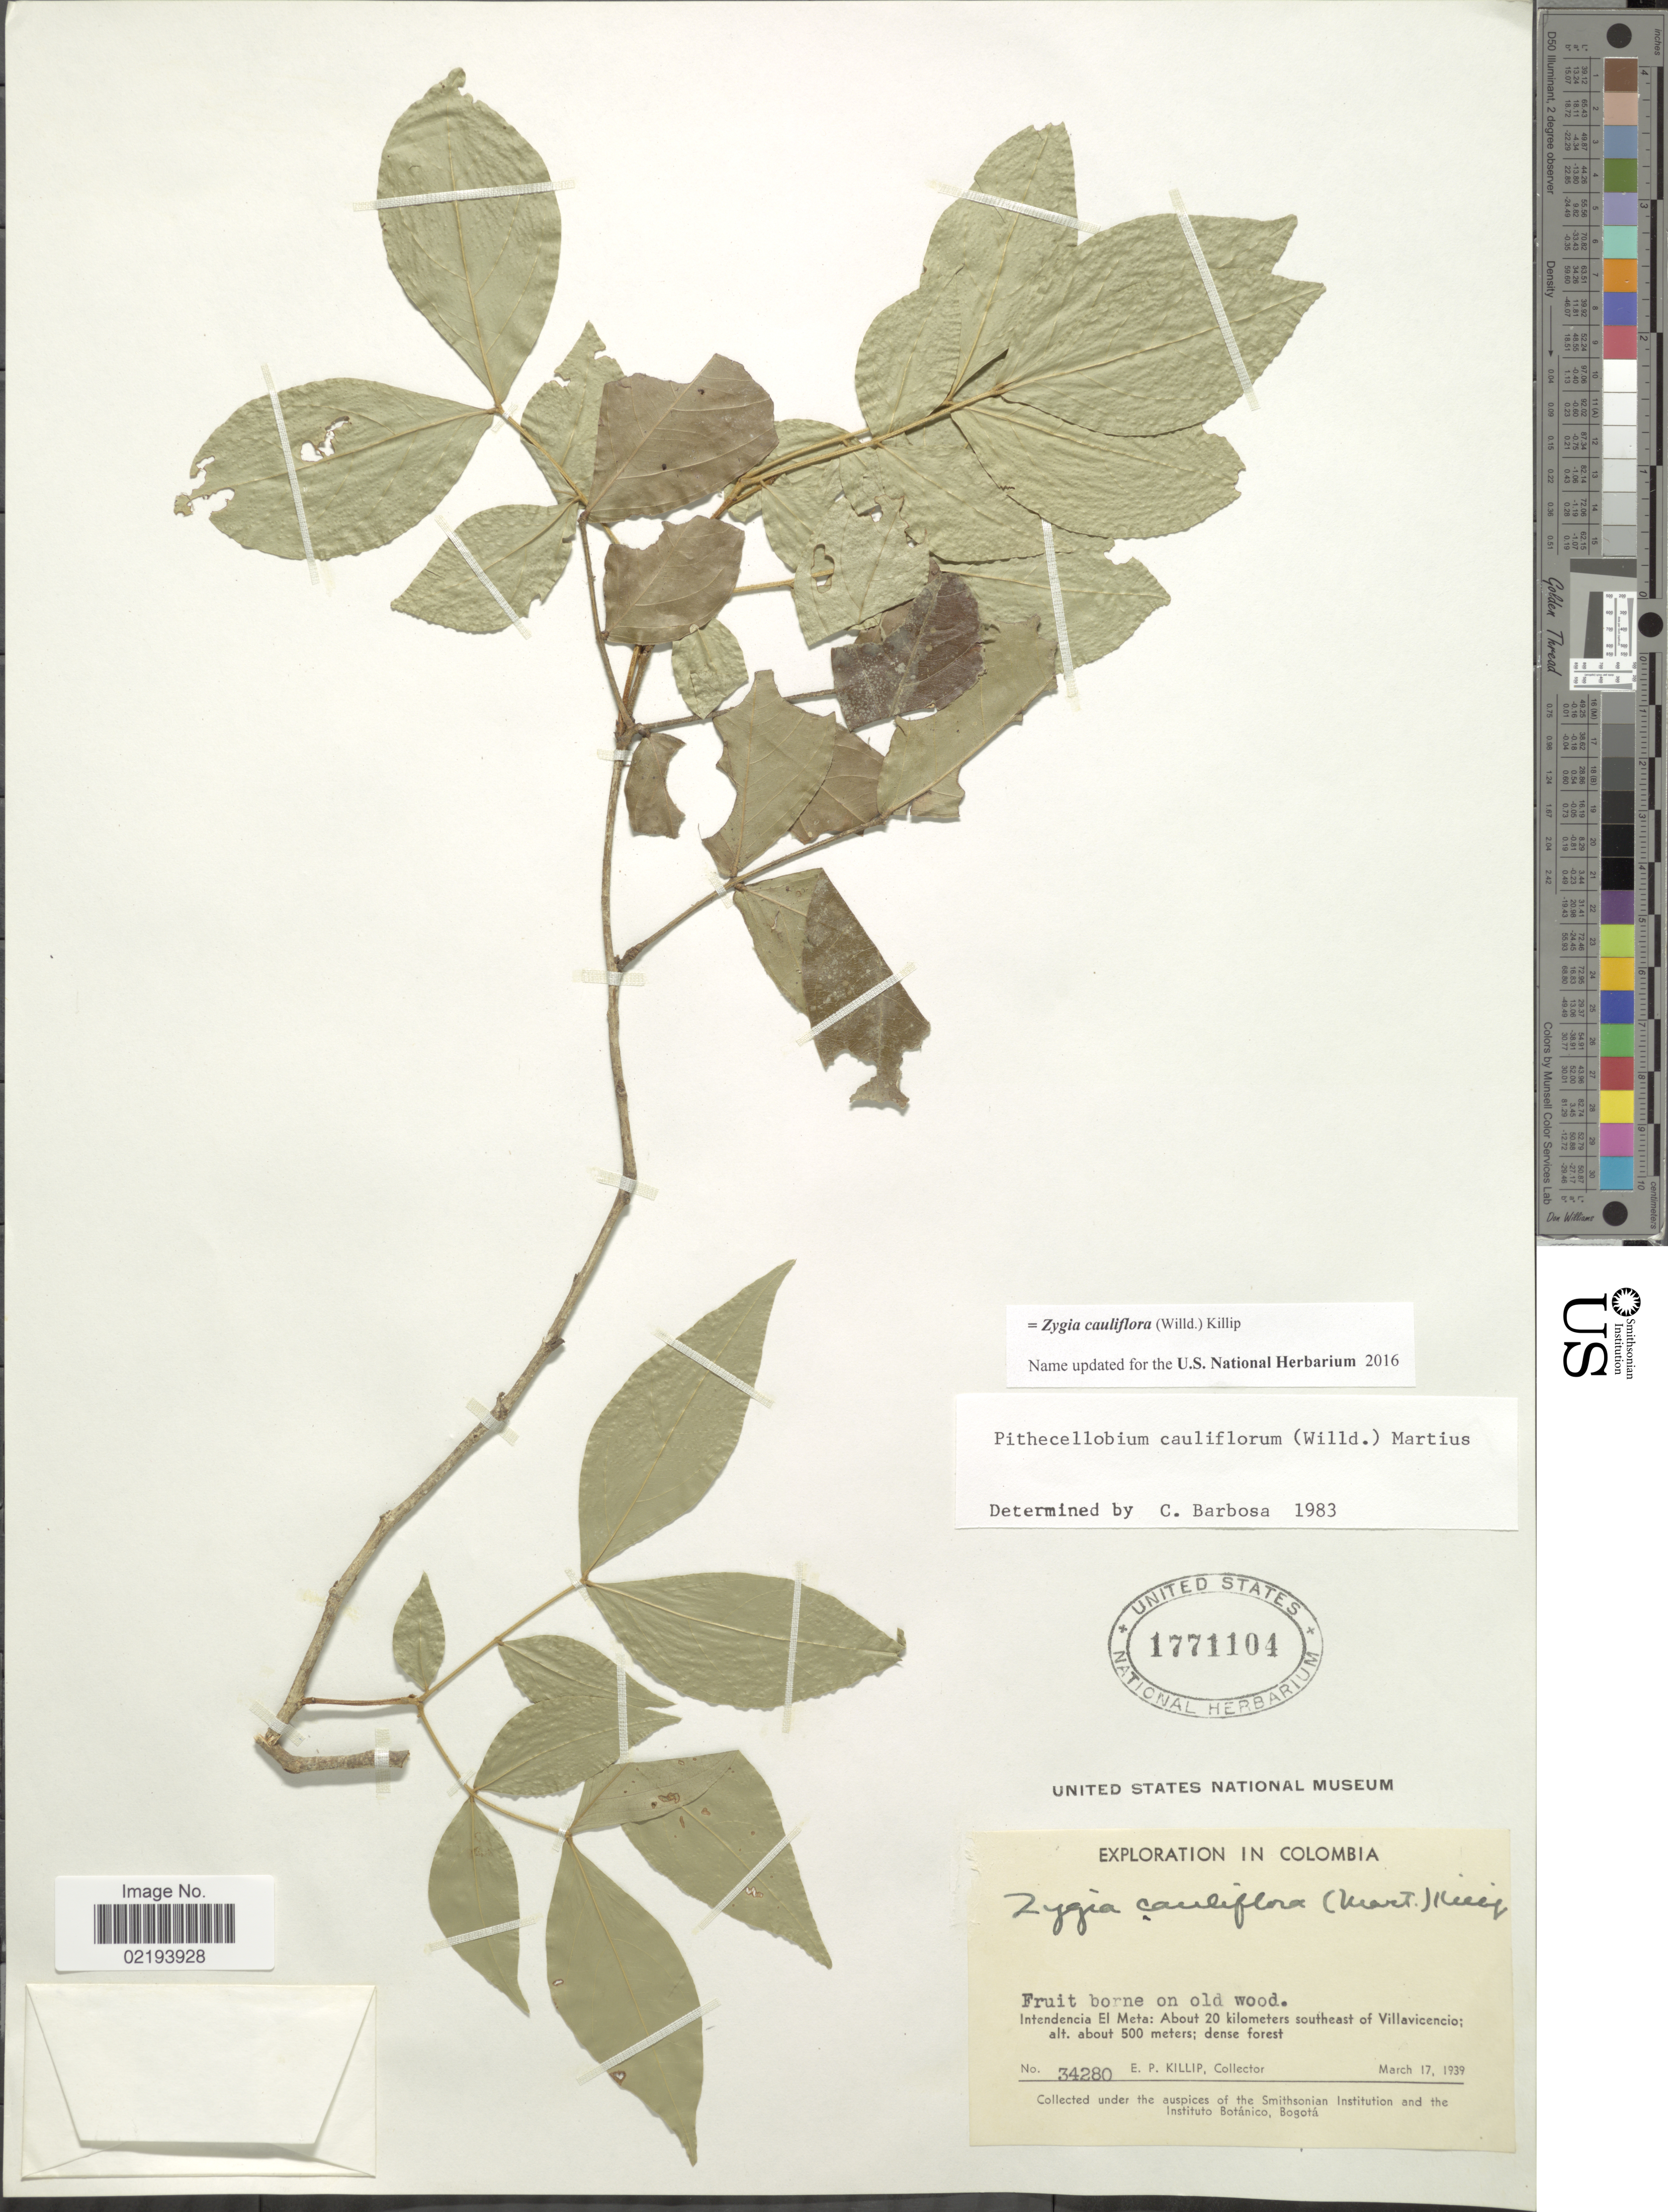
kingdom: Plantae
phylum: Tracheophyta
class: Magnoliopsida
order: Fabales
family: Fabaceae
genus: Zygia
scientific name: Zygia cauliflora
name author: (Willd.) Killip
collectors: E. P. Killip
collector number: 34280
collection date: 1939-03-17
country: Colombia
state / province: Meta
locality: Intendencia El Meta; About 20 kilometers southeast of Villavicencio; dense forest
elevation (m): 500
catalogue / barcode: US 1771104